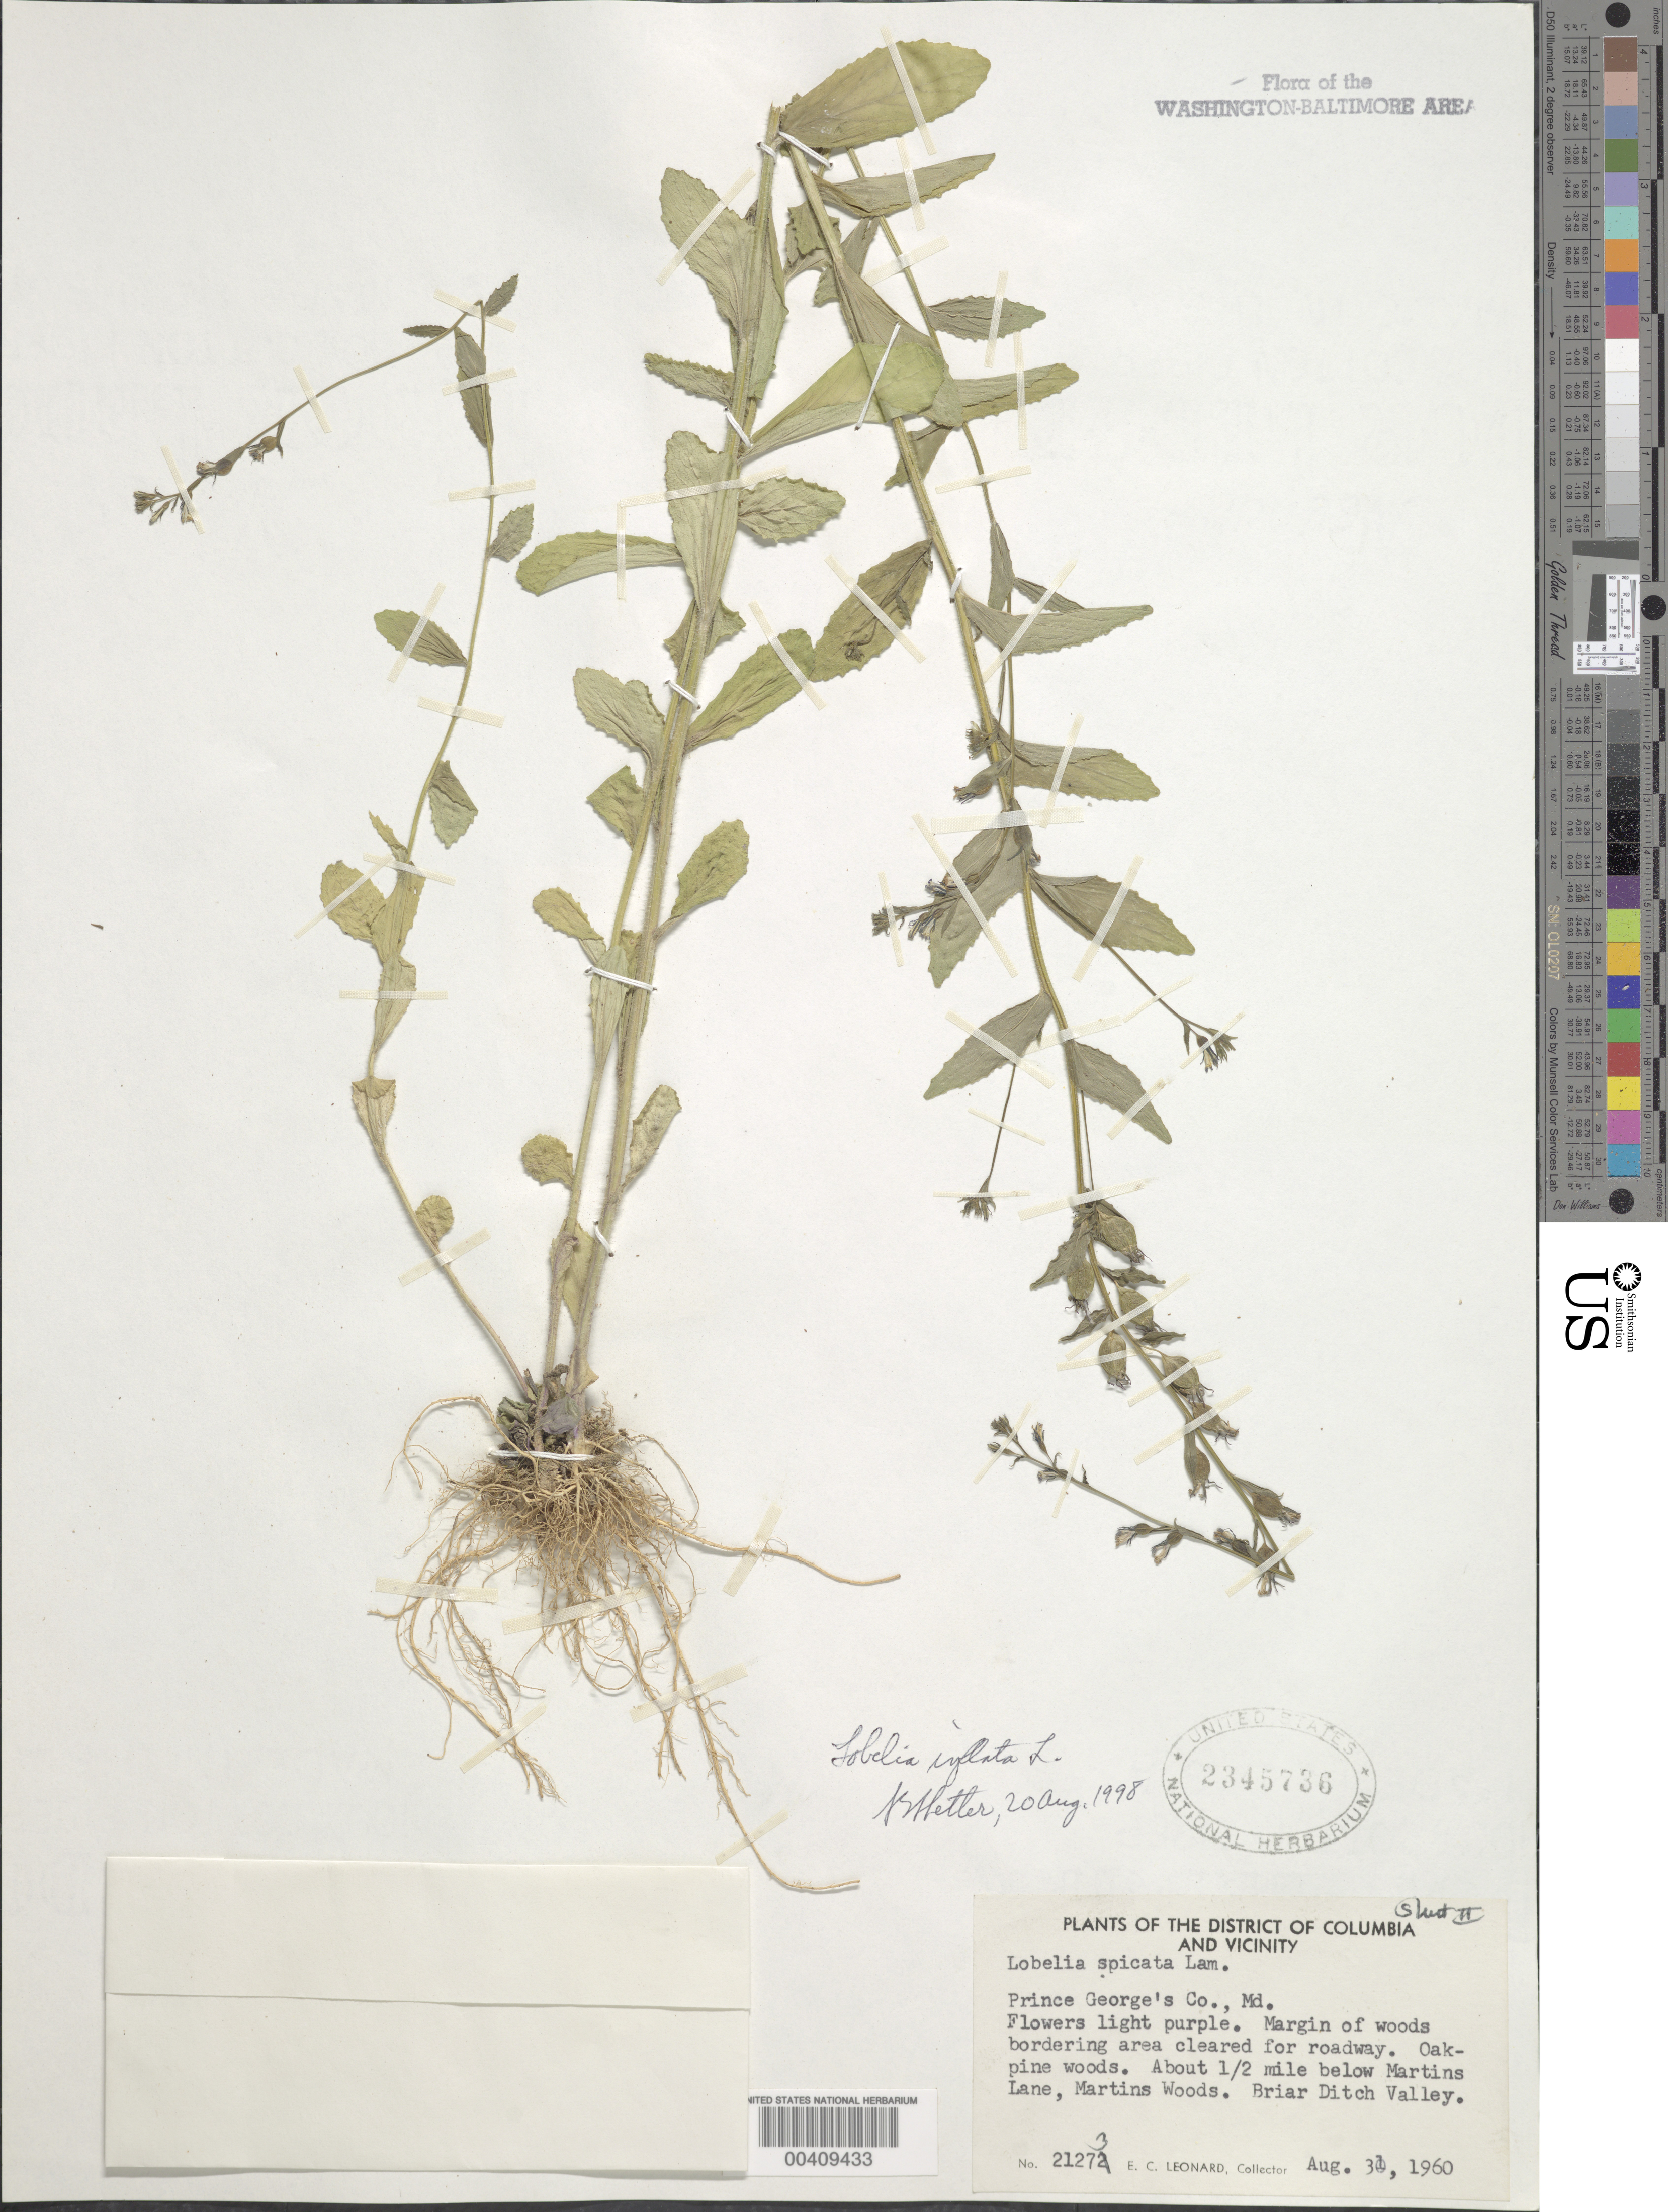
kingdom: Plantae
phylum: Tracheophyta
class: Magnoliopsida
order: Asterales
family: Campanulaceae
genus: Lobelia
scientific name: Lobelia inflata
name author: L.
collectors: E. C. Leonard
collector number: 21273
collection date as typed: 31 Aug 1960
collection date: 1960-08-31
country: United States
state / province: Maryland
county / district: Prince George's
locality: Martins Woods, Briar Ditch Valley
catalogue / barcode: US 2345736